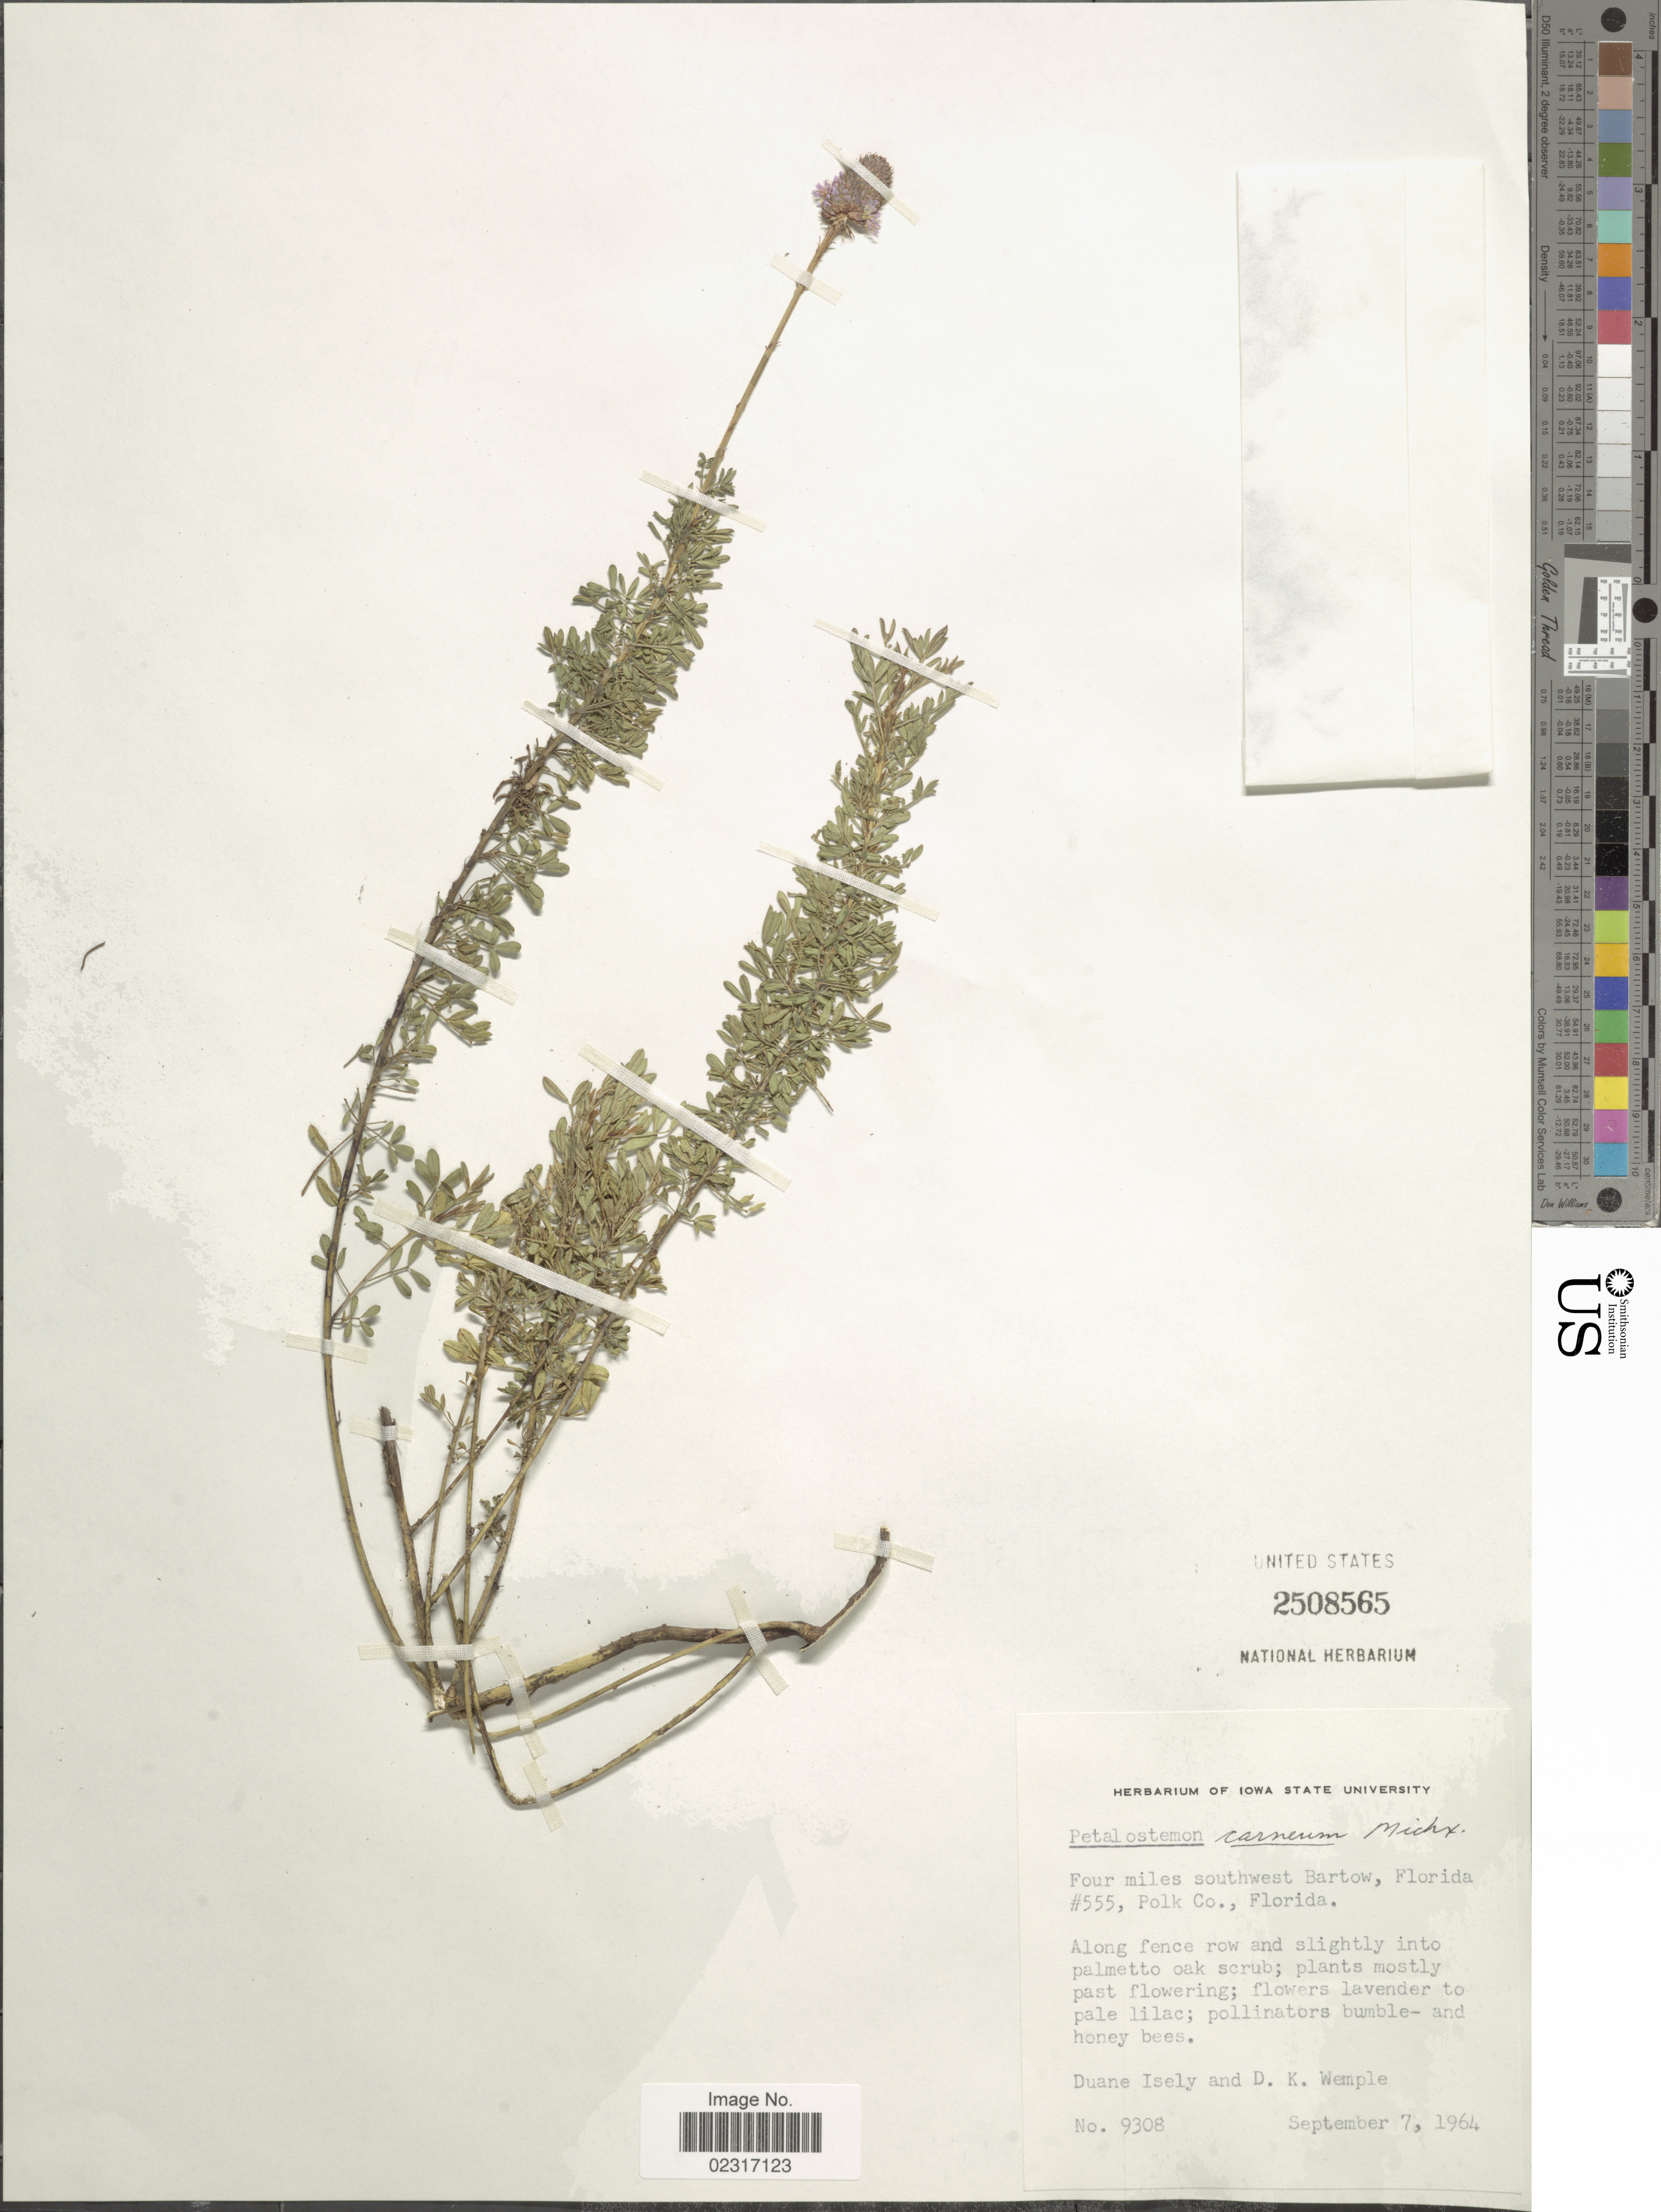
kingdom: Plantae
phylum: Tracheophyta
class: Magnoliopsida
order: Fabales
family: Fabaceae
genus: Dalea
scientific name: Dalea carnea var. carnea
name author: (Michx.) Poir.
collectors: D. Isely & D. Wemple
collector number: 9308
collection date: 1964-09-07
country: United States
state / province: Florida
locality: Four miles southwest Bartow, Florida #666, Polk Co.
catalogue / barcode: US 2508565